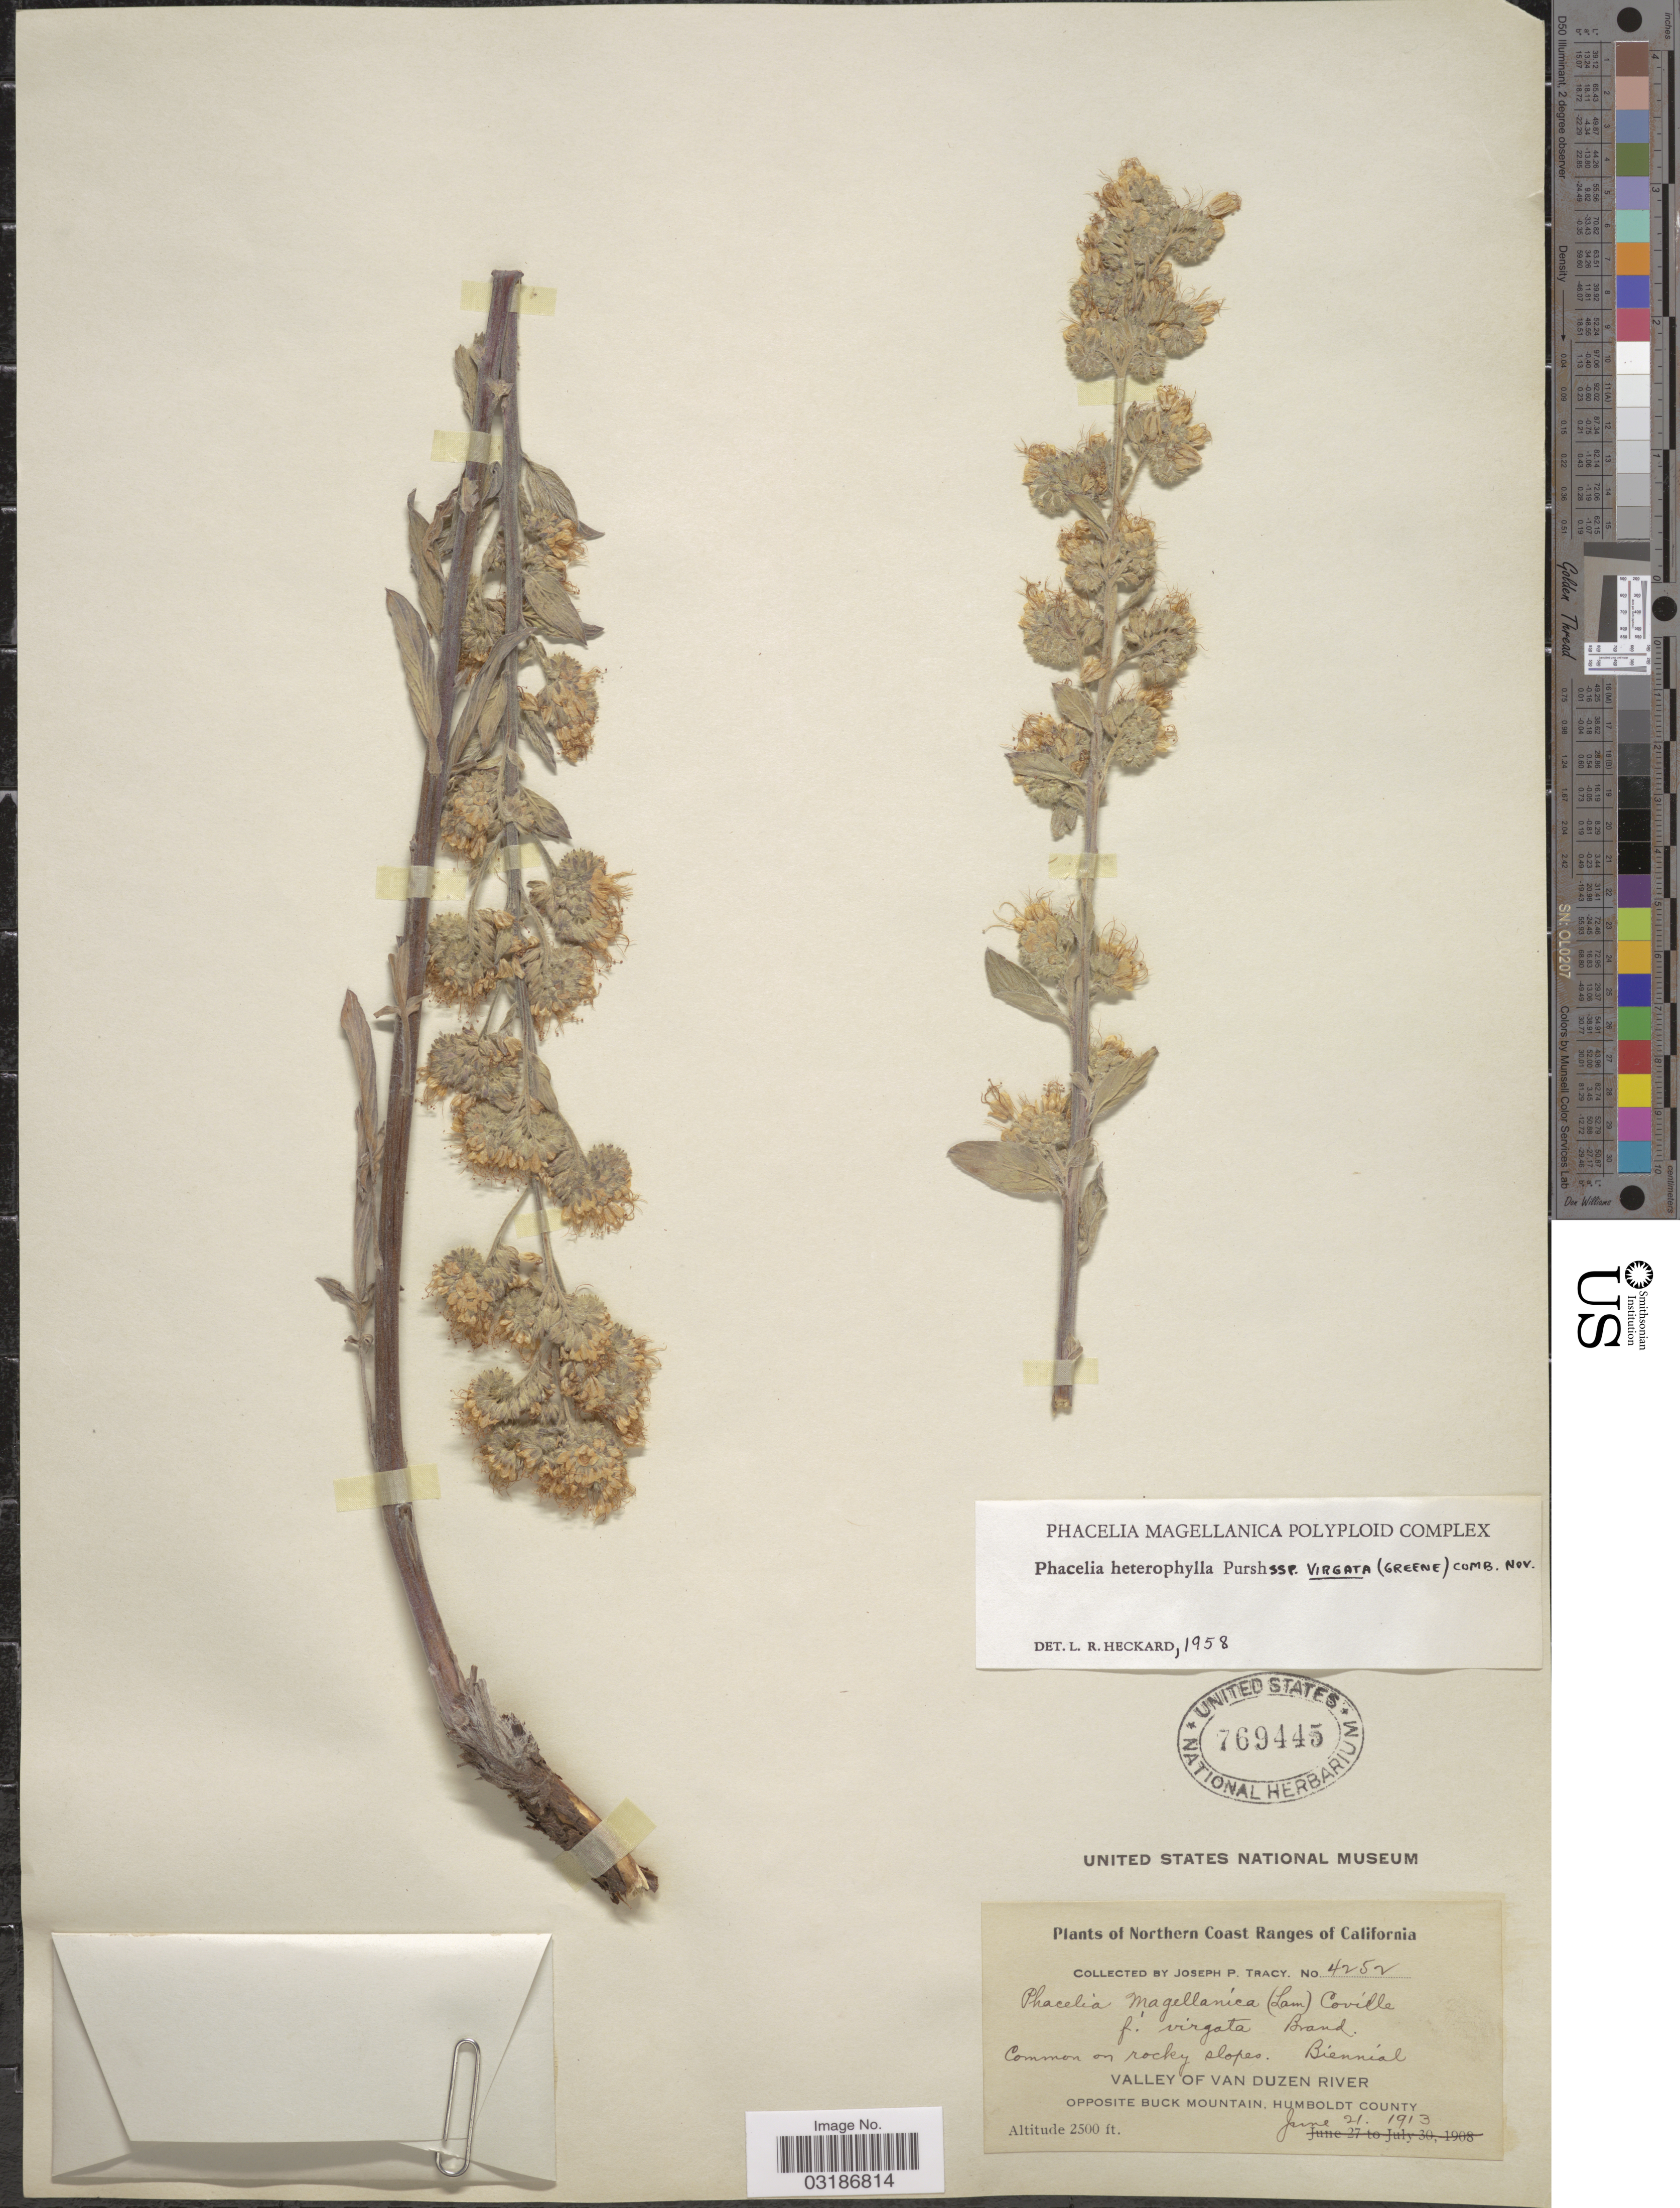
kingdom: Plantae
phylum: Tracheophyta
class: Magnoliopsida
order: Boraginales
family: Hydrophyllaceae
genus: Phacelia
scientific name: Phacelia heterophylla subsp. virgata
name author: (Greene) Heckard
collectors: J. Tracy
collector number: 4252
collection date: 1913-06-21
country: United States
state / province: California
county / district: Humboldt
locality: Northern Coast Ranges of California. Valley of Van Duzen River, opposite Buck Mountain, Humboldt County.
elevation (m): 762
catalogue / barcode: US 769445